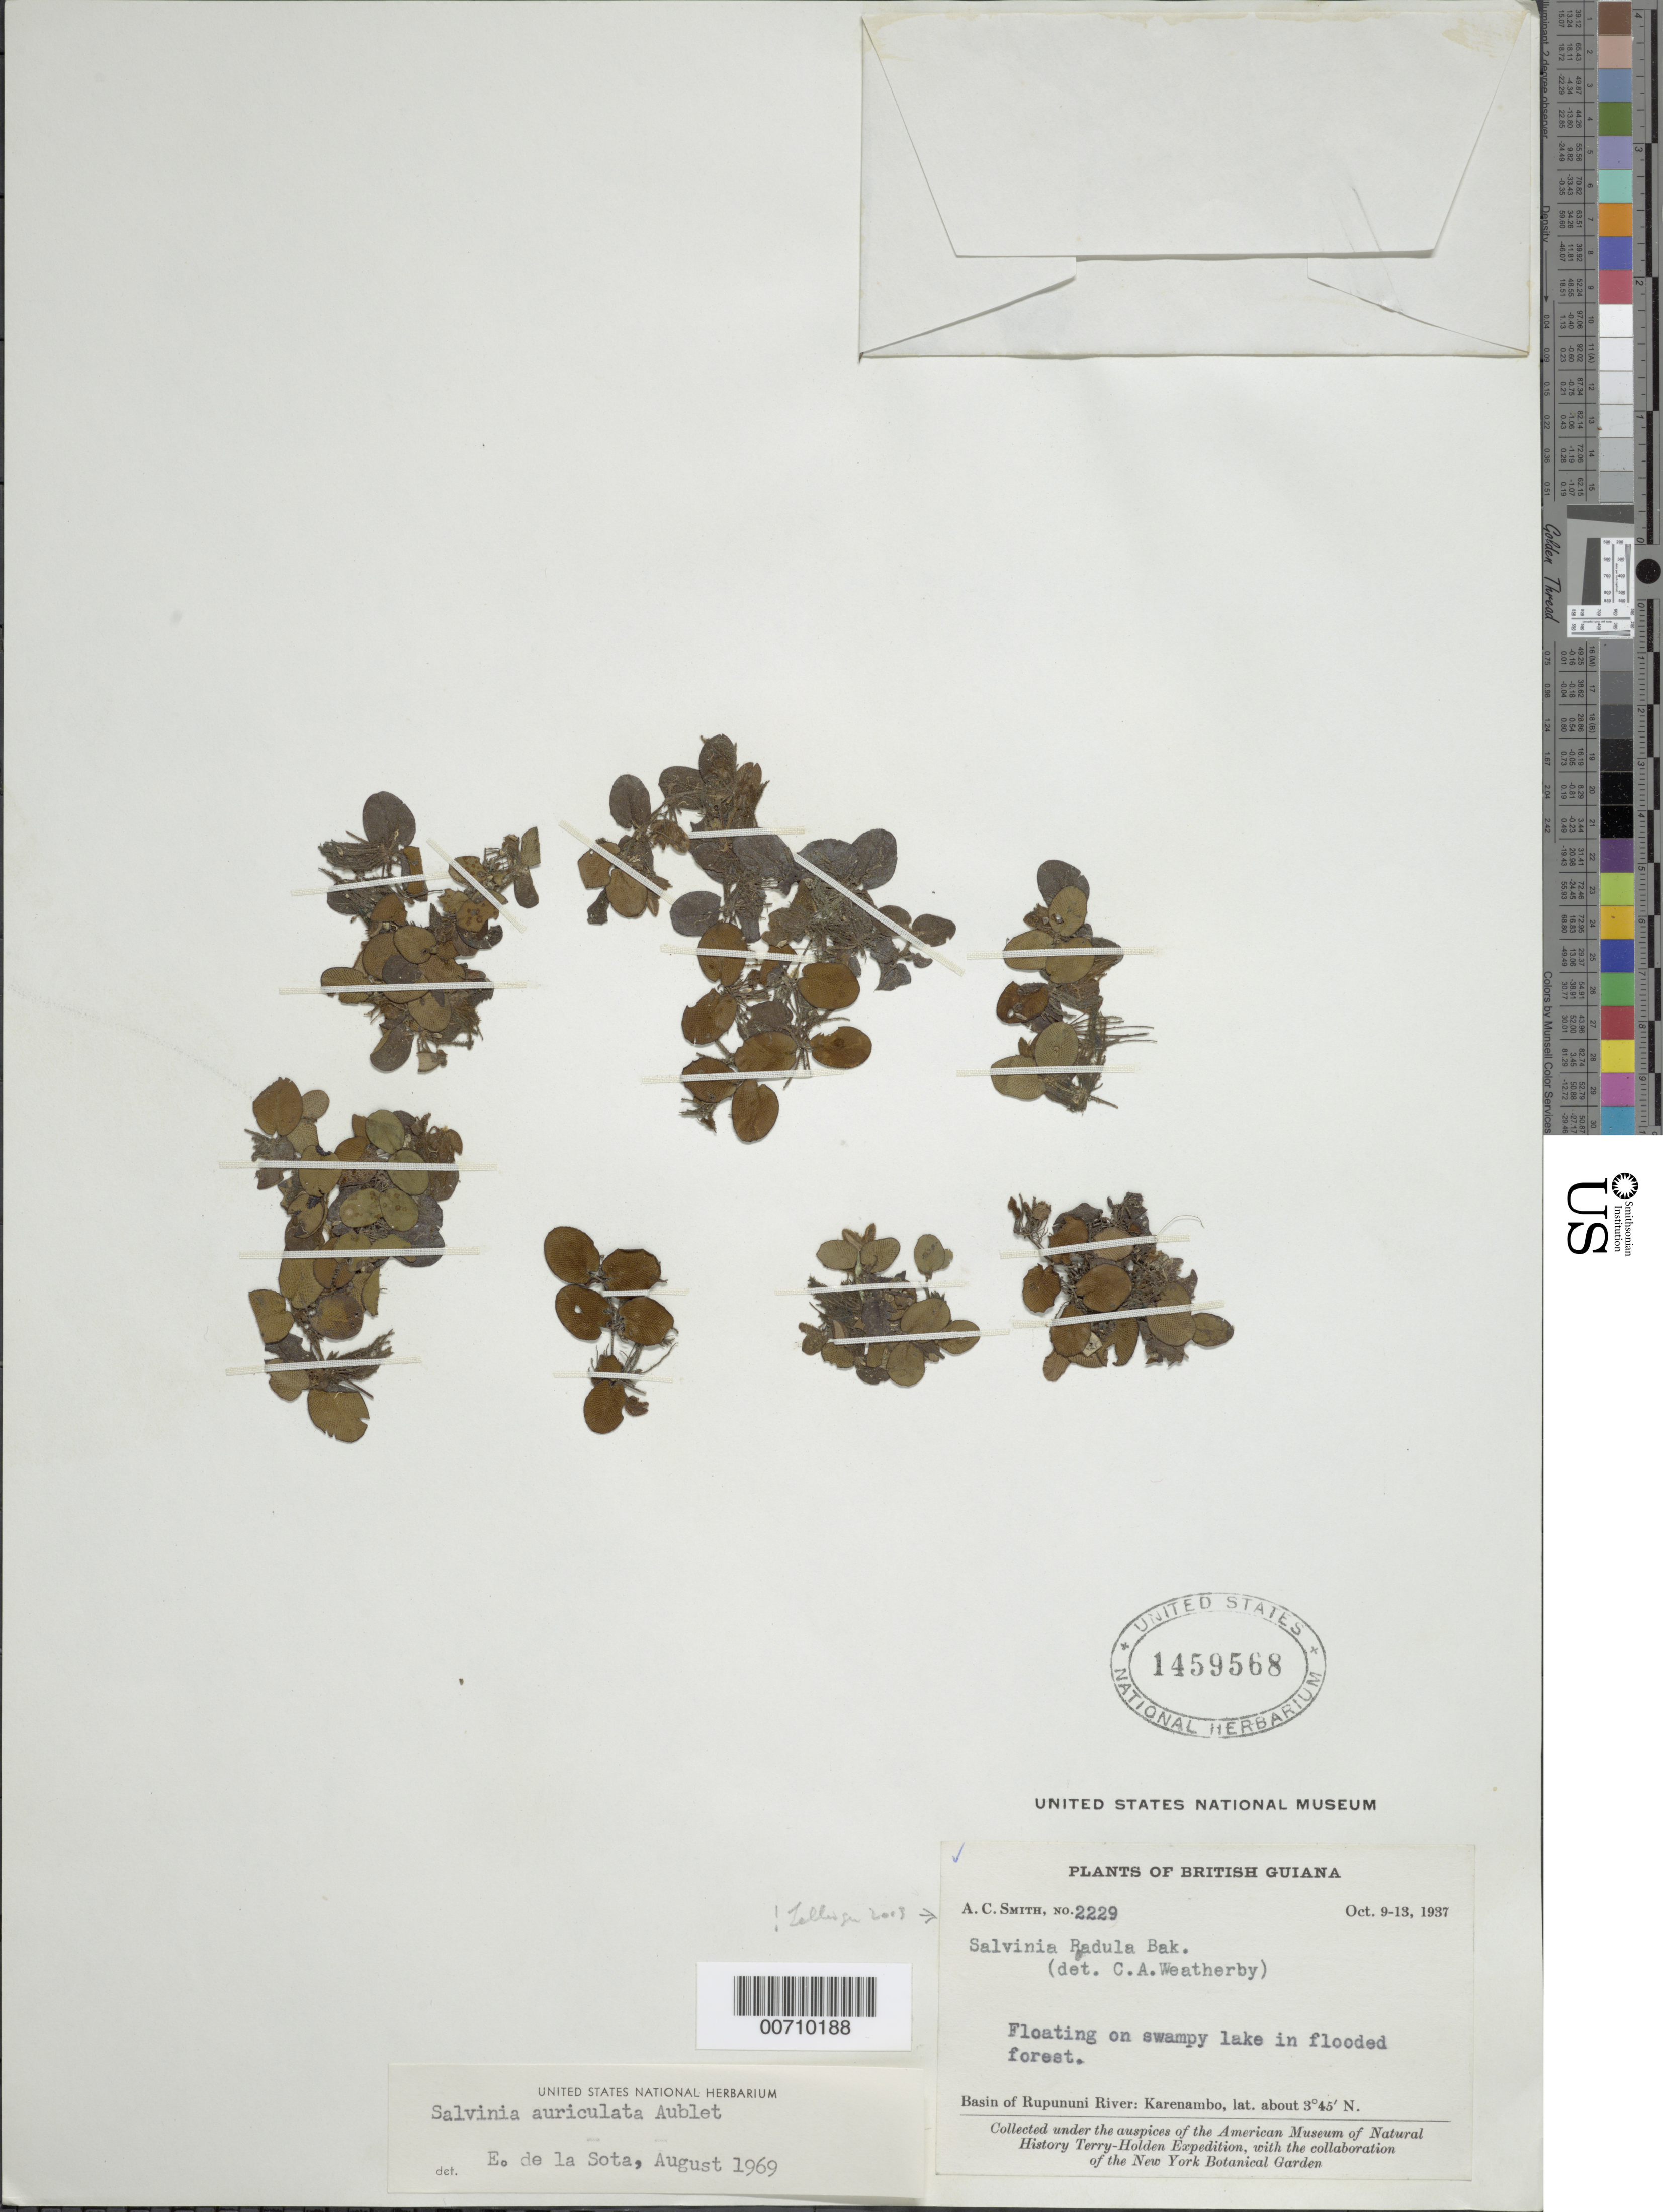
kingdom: Plantae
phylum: Tracheophyta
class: Polypodiopsida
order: Salviniales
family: Salviniaceae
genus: Salvinia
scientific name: Salvinia radula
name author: Baker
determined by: Lellinger, David B., (BOT), Smithsonian Institution - National Museum of Natural History (UNITED STATES)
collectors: A. C. Smith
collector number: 2229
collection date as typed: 9-Oct-37 to 13-Oct-37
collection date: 1937-10-09/1937-10-13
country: Guyana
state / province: U. Takutu-U. Essequibo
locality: Karanambo, Rupununi River basin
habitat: Swampy lake in flooded forest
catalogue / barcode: US 1459568